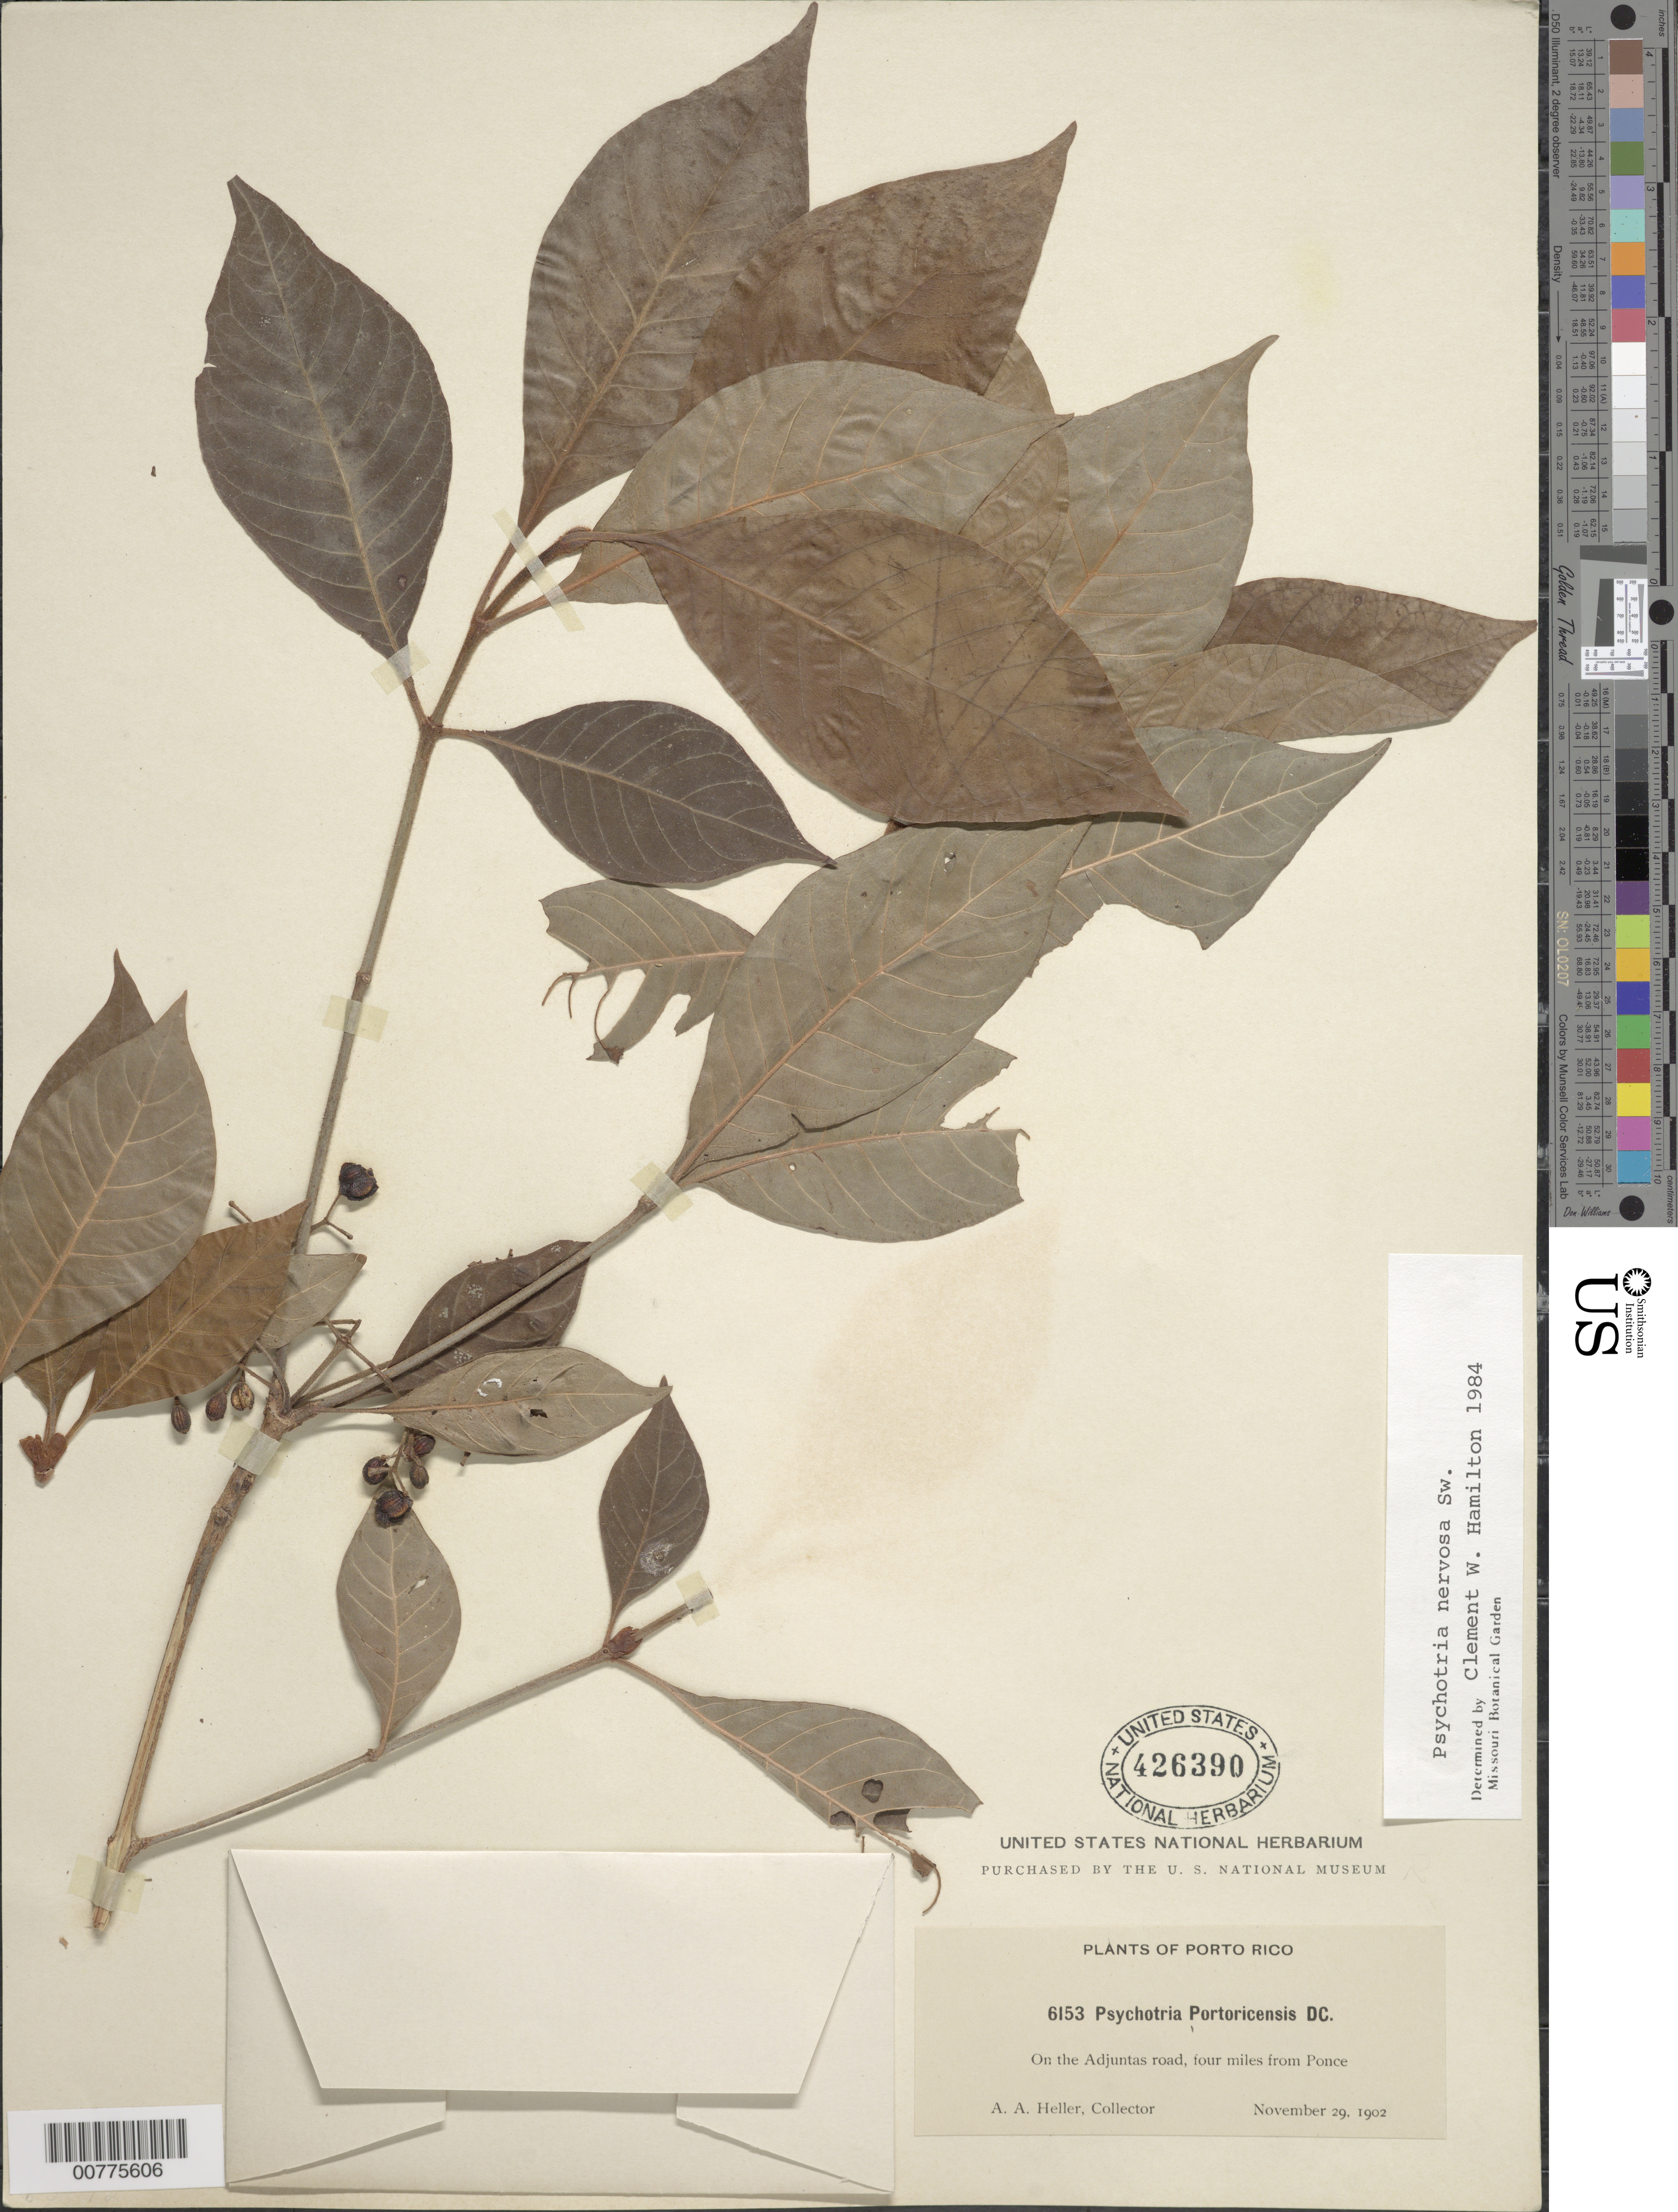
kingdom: Plantae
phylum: Tracheophyta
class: Magnoliopsida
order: Gentianales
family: Rubiaceae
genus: Psychotria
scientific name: Psychotria nervosa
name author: Sw.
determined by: Hamilton, C. W.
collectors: A. A. Heller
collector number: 6153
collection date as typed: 29 Nov 1902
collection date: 1902-11-29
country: Puerto Rico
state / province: Ponce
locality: On the Adjuntas road, four miles from Ponce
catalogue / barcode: US 426390